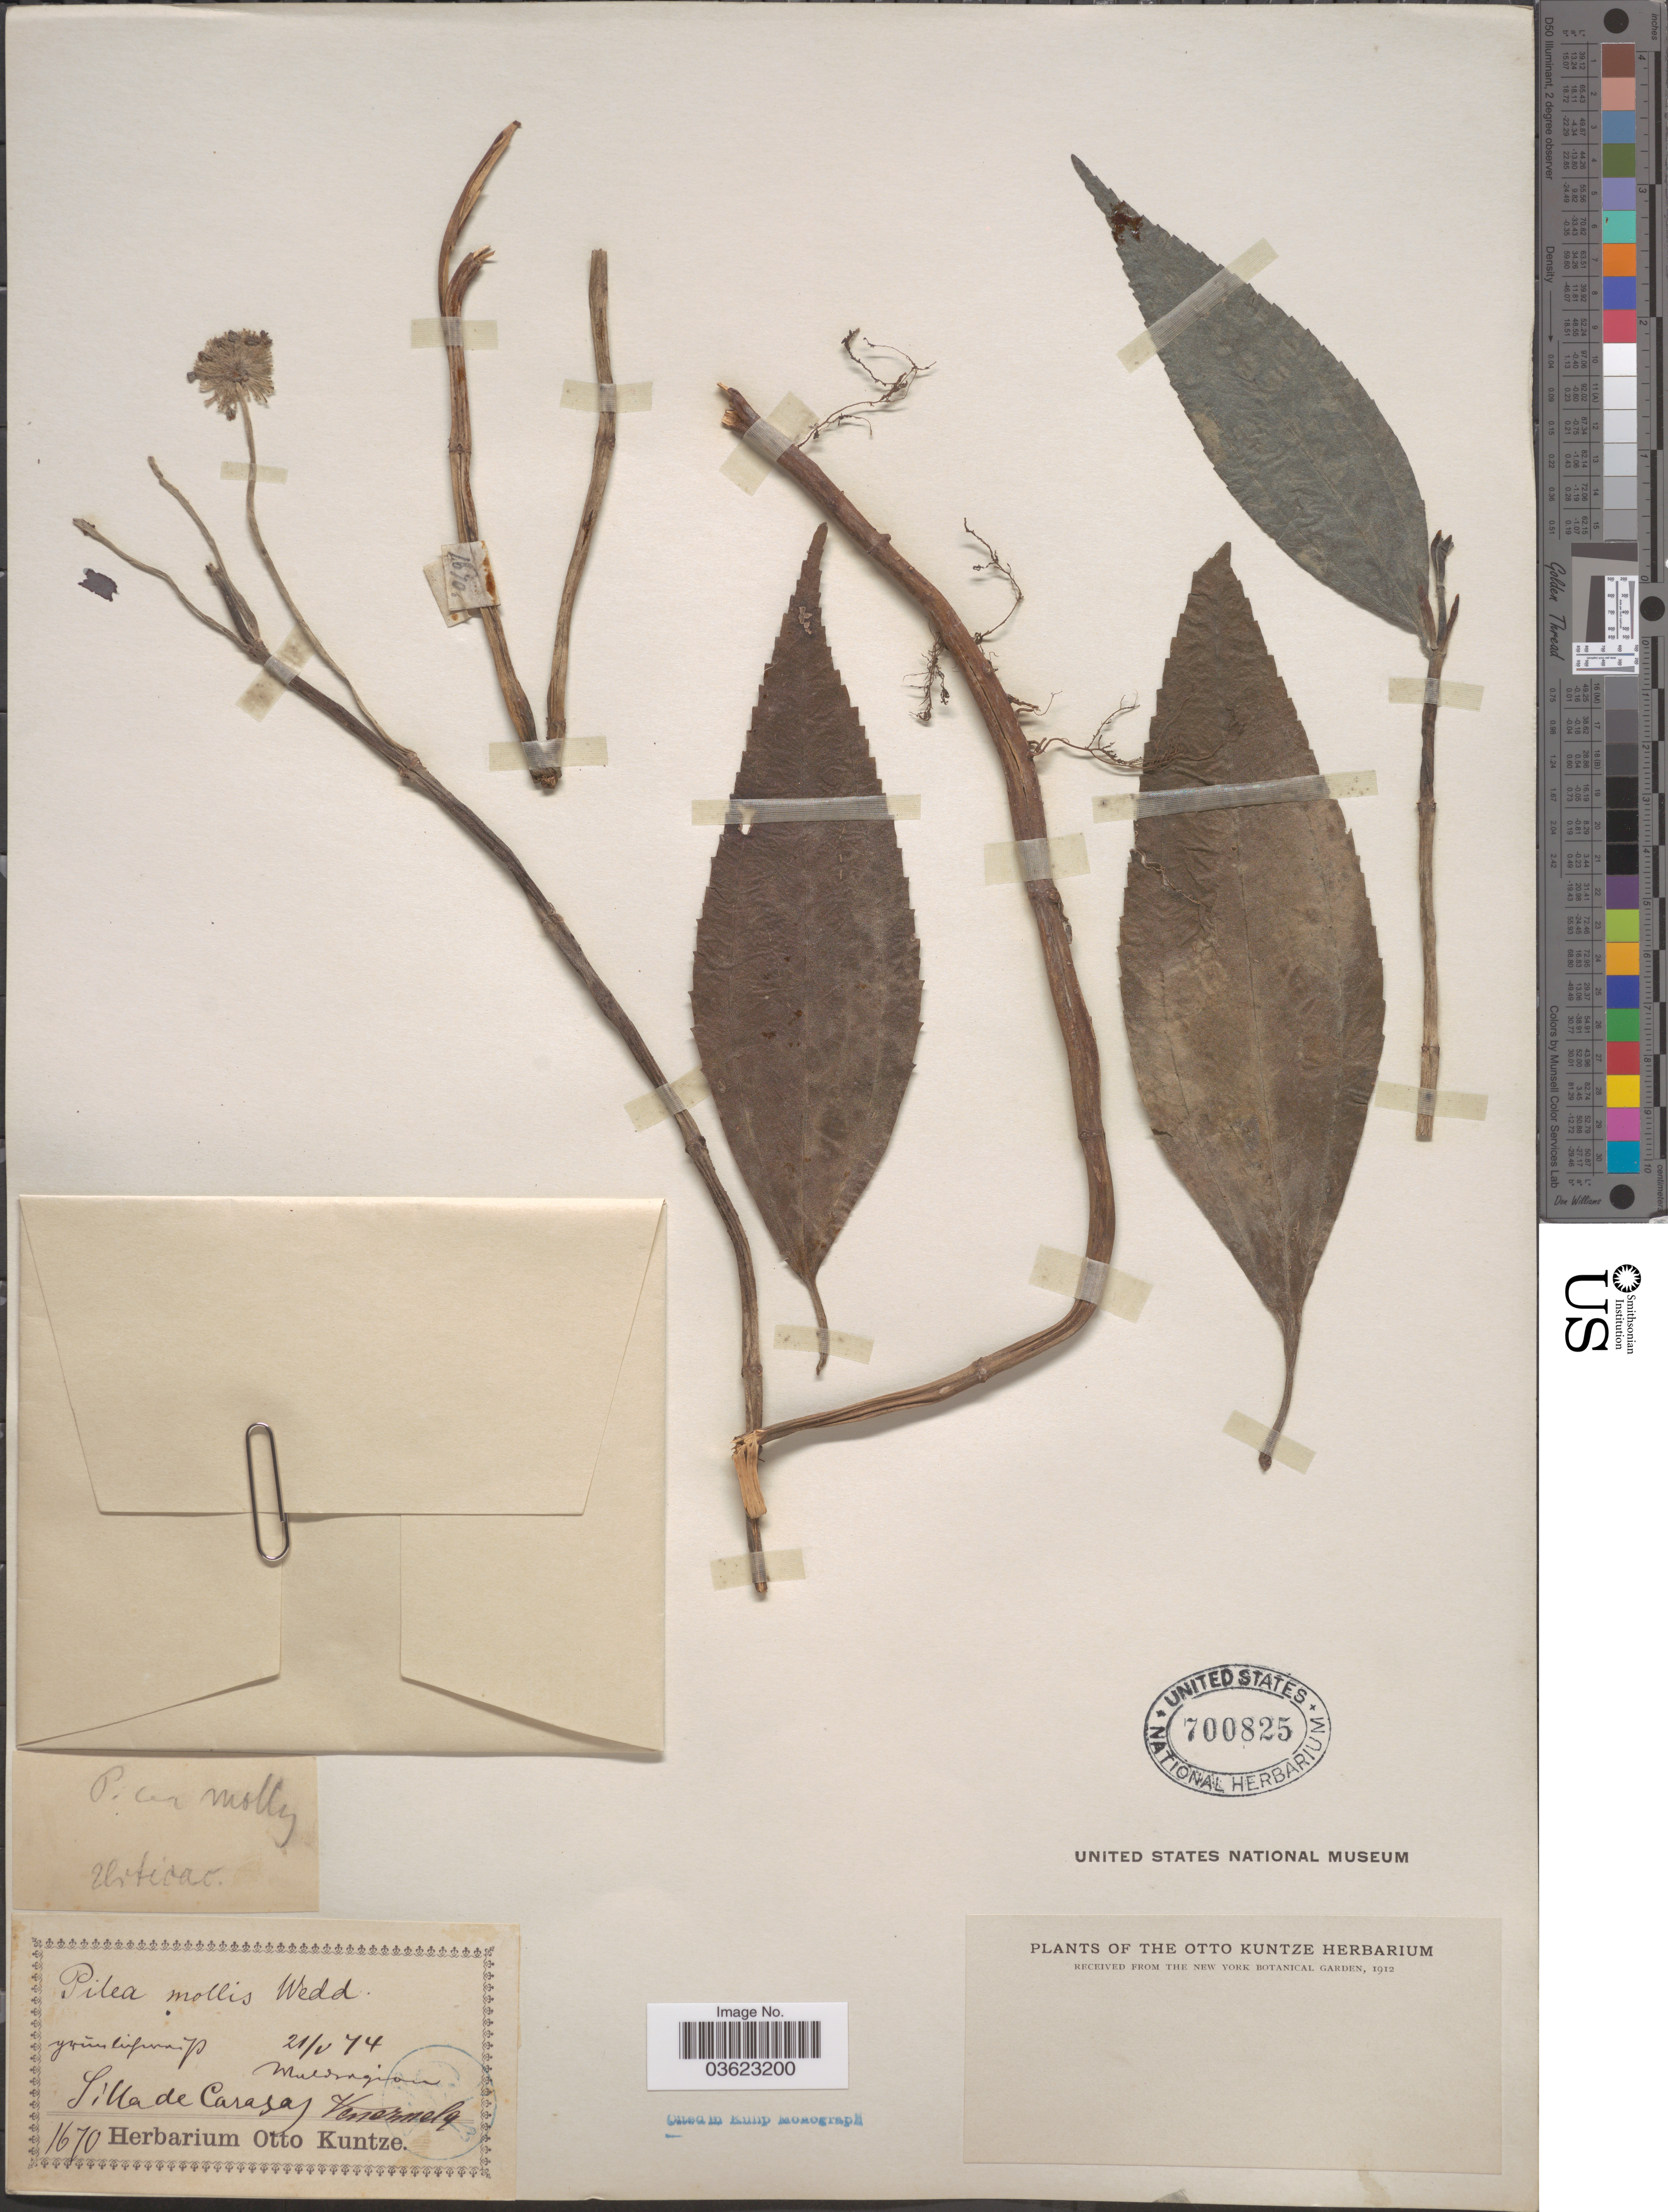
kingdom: Plantae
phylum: Tracheophyta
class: Magnoliopsida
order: Rosales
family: Urticaceae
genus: Pilea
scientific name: Pilea mollis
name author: Wedd.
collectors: ex herb. Otto Kuntze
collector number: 1670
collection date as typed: Transcribed d/m/y: 21/5/74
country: Venezuela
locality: Silla de Caracas.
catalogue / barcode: US 700825